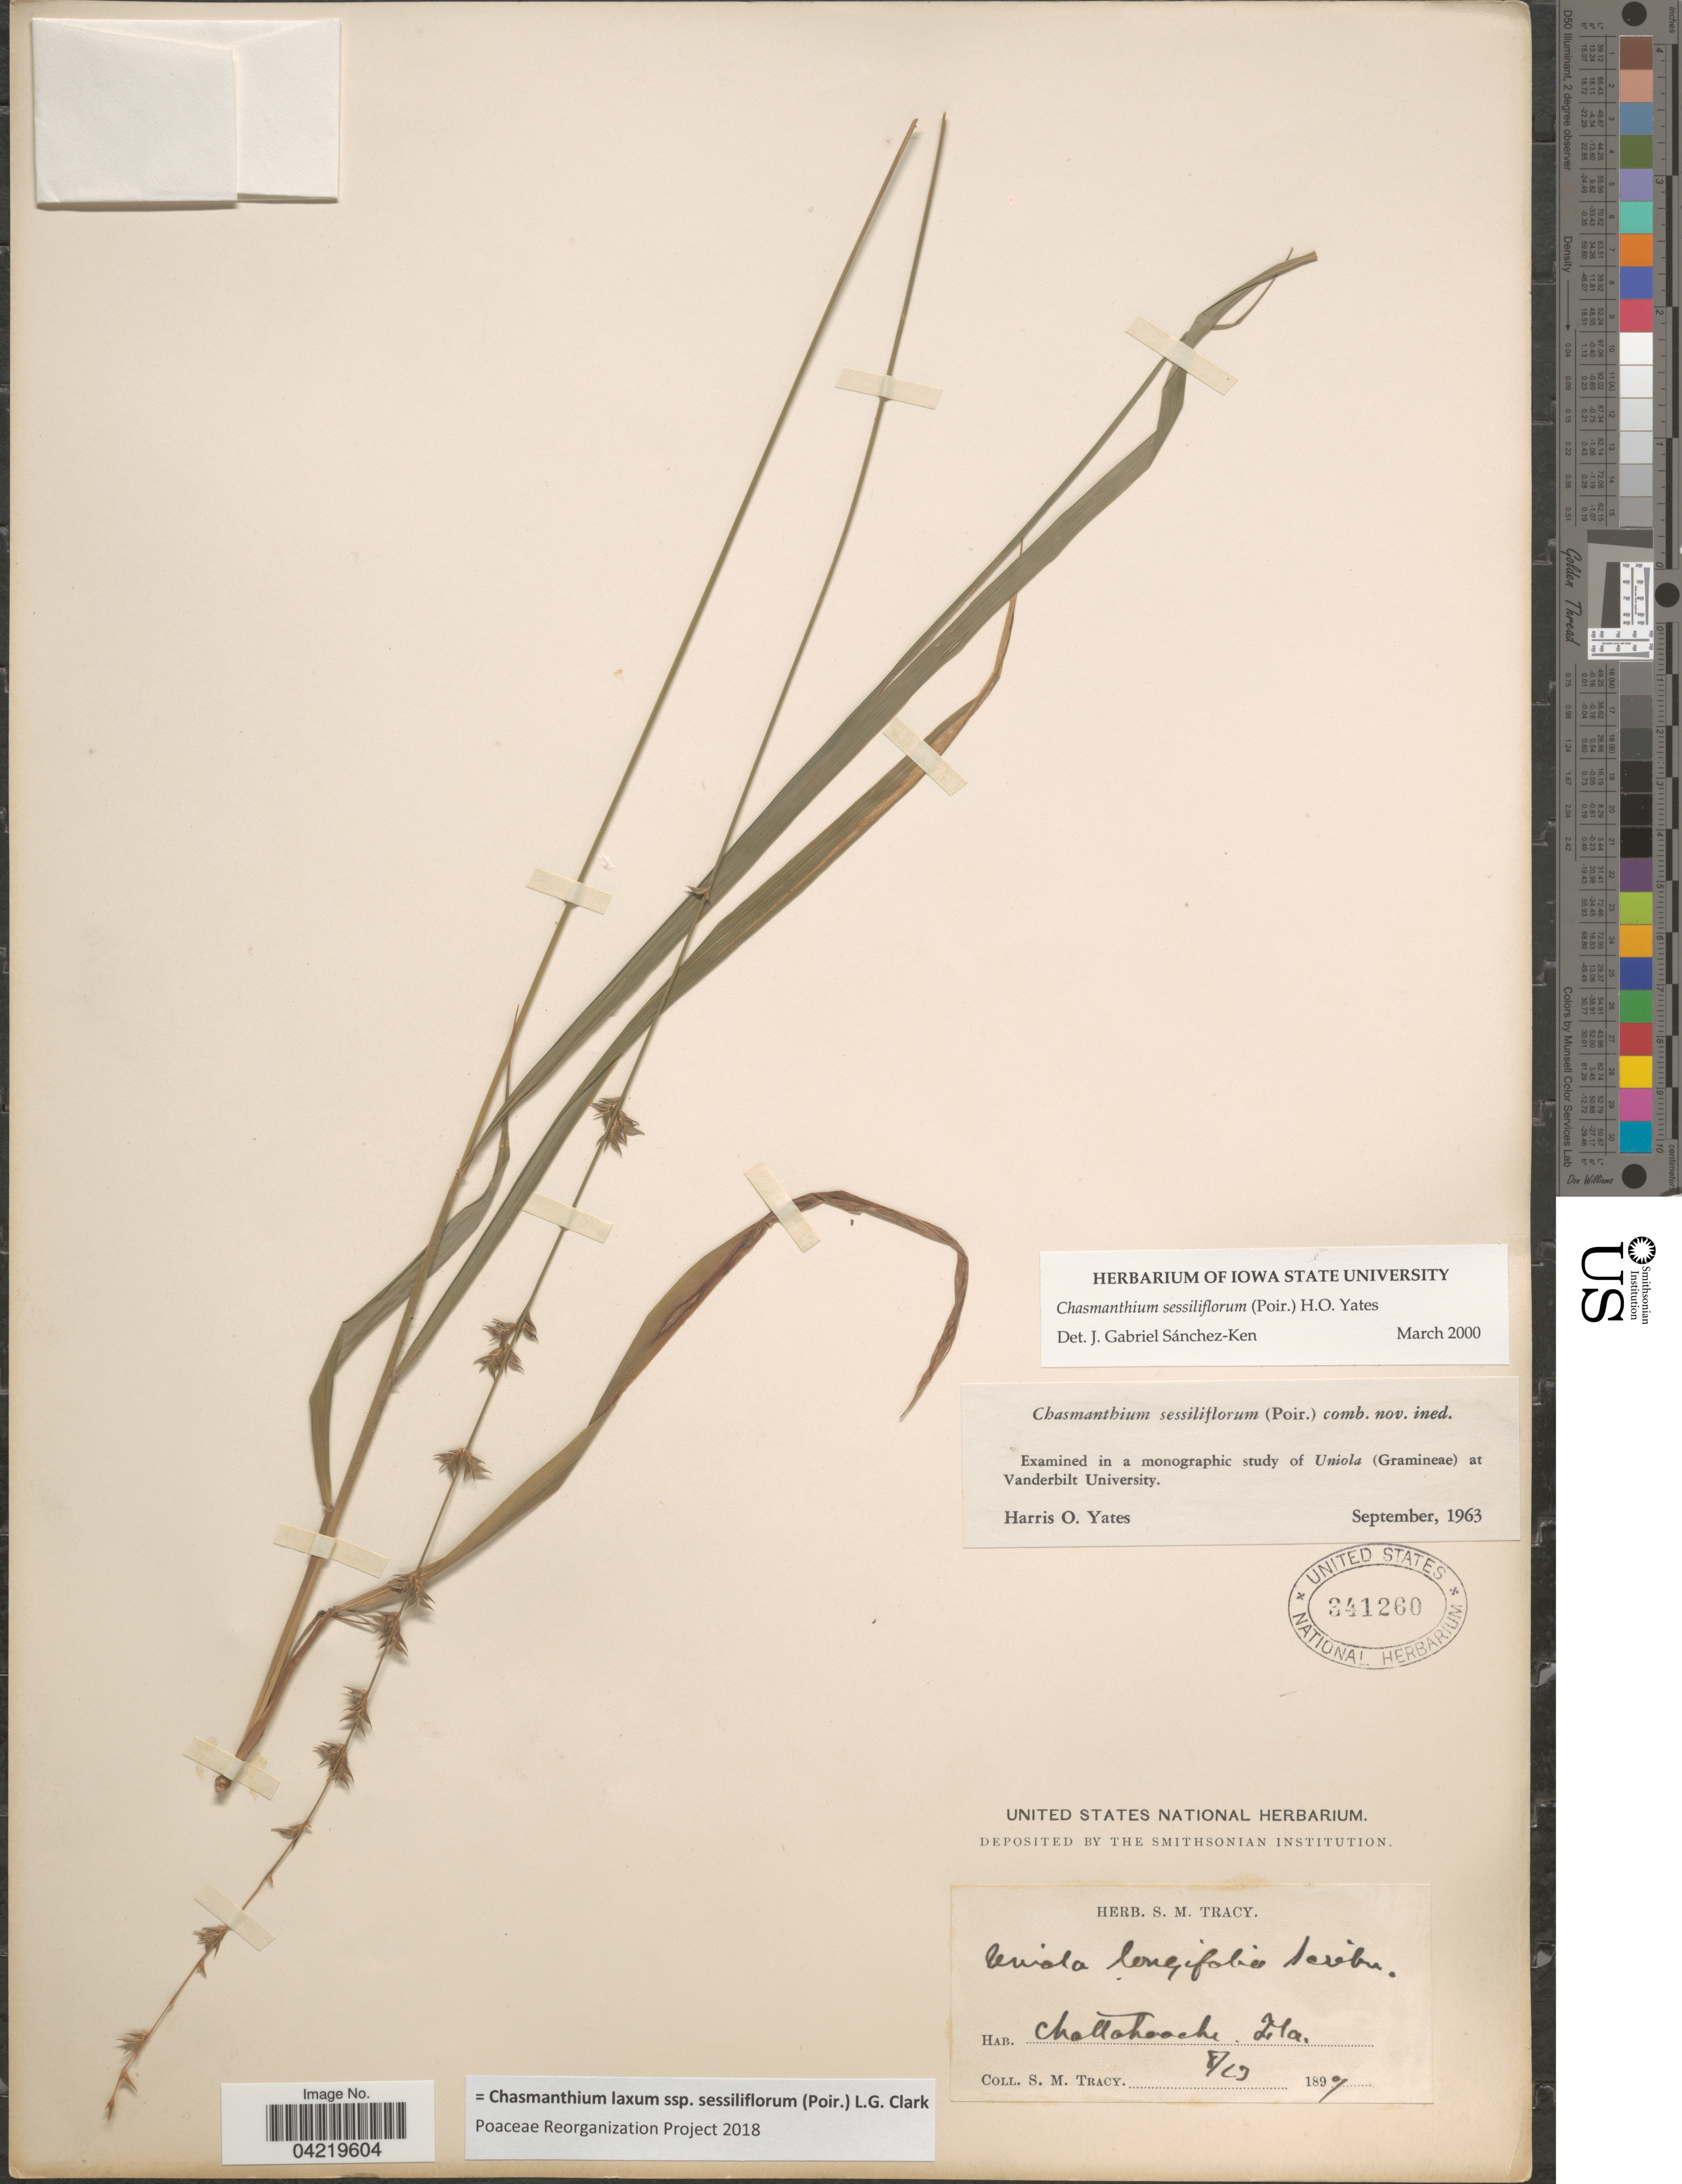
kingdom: Plantae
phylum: Tracheophyta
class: Liliopsida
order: Poales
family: Poaceae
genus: Chasmanthium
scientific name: Chasmanthium laxum subsp. sessiliflorum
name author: (L.) H.O. Yates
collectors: S. M. Tracy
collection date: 1897-08-23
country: United States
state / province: Florida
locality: Chattahoochi.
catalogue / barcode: US 341260